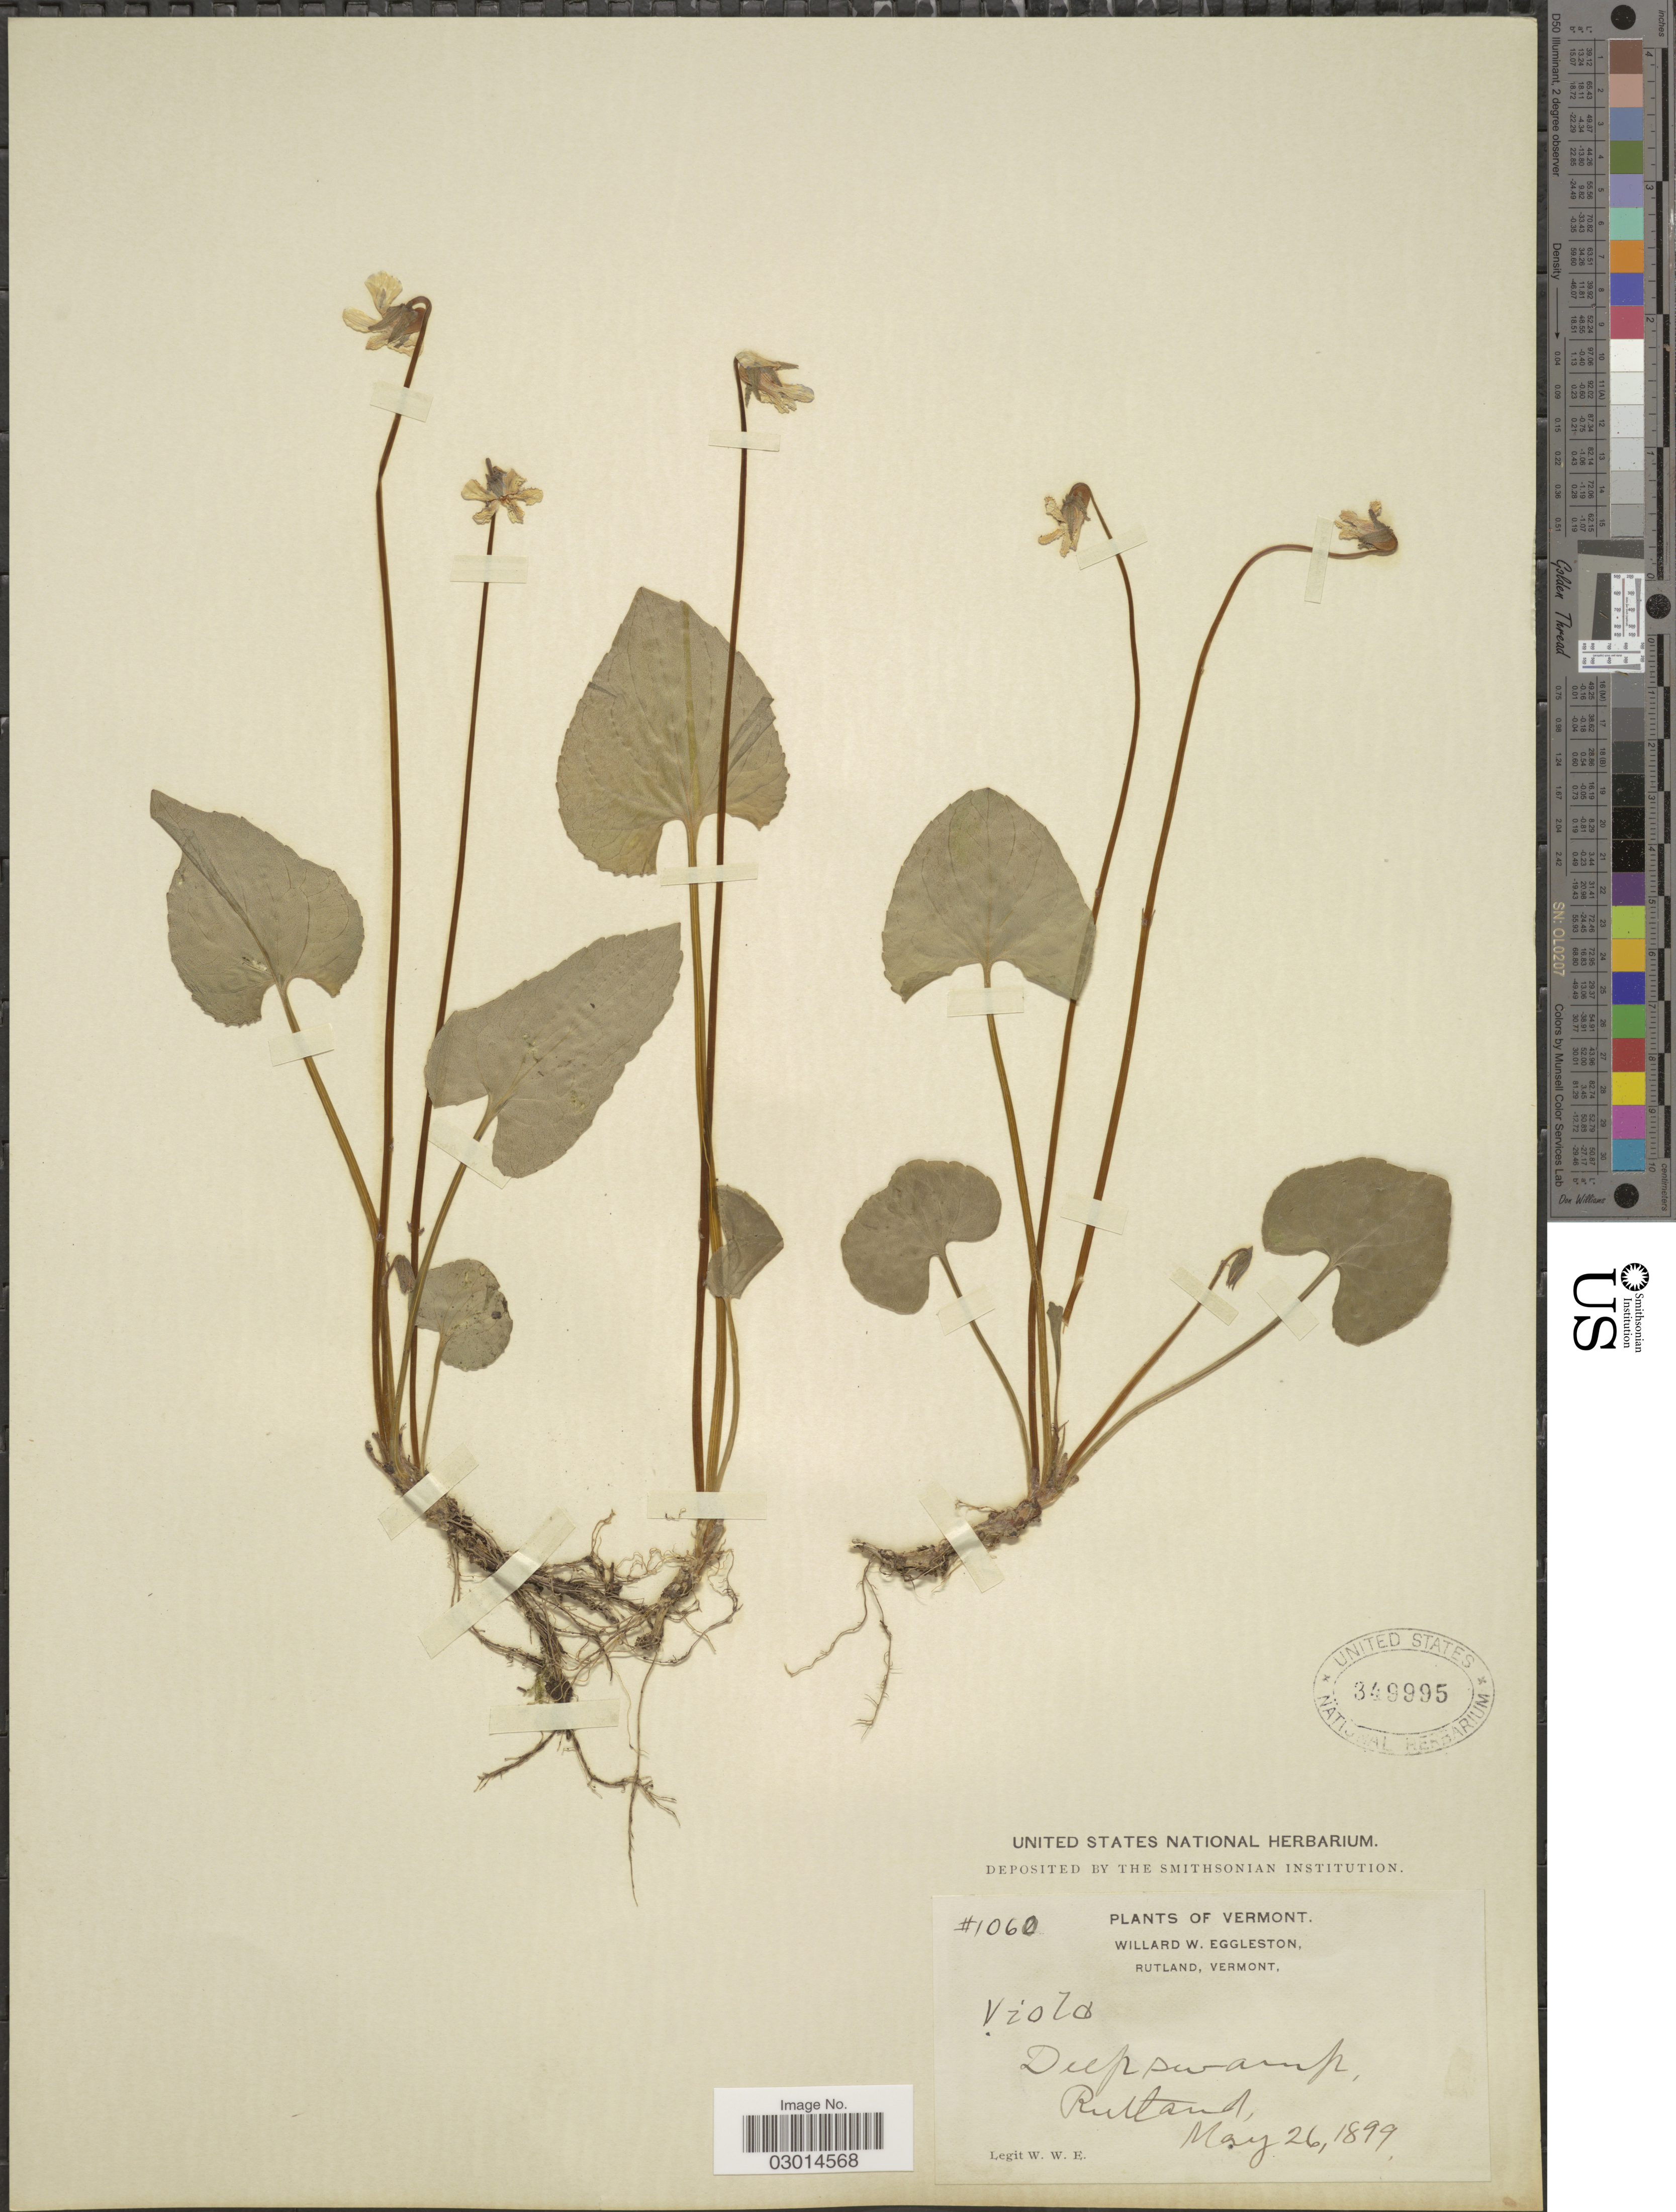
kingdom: Plantae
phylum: Tracheophyta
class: Magnoliopsida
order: Malpighiales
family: Violaceae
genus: Viola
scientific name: Viola cucullata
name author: Aiton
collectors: W. W. Eggleston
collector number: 1060*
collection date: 1899-05-26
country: United States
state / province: Vermont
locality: Rutland.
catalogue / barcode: US 349995